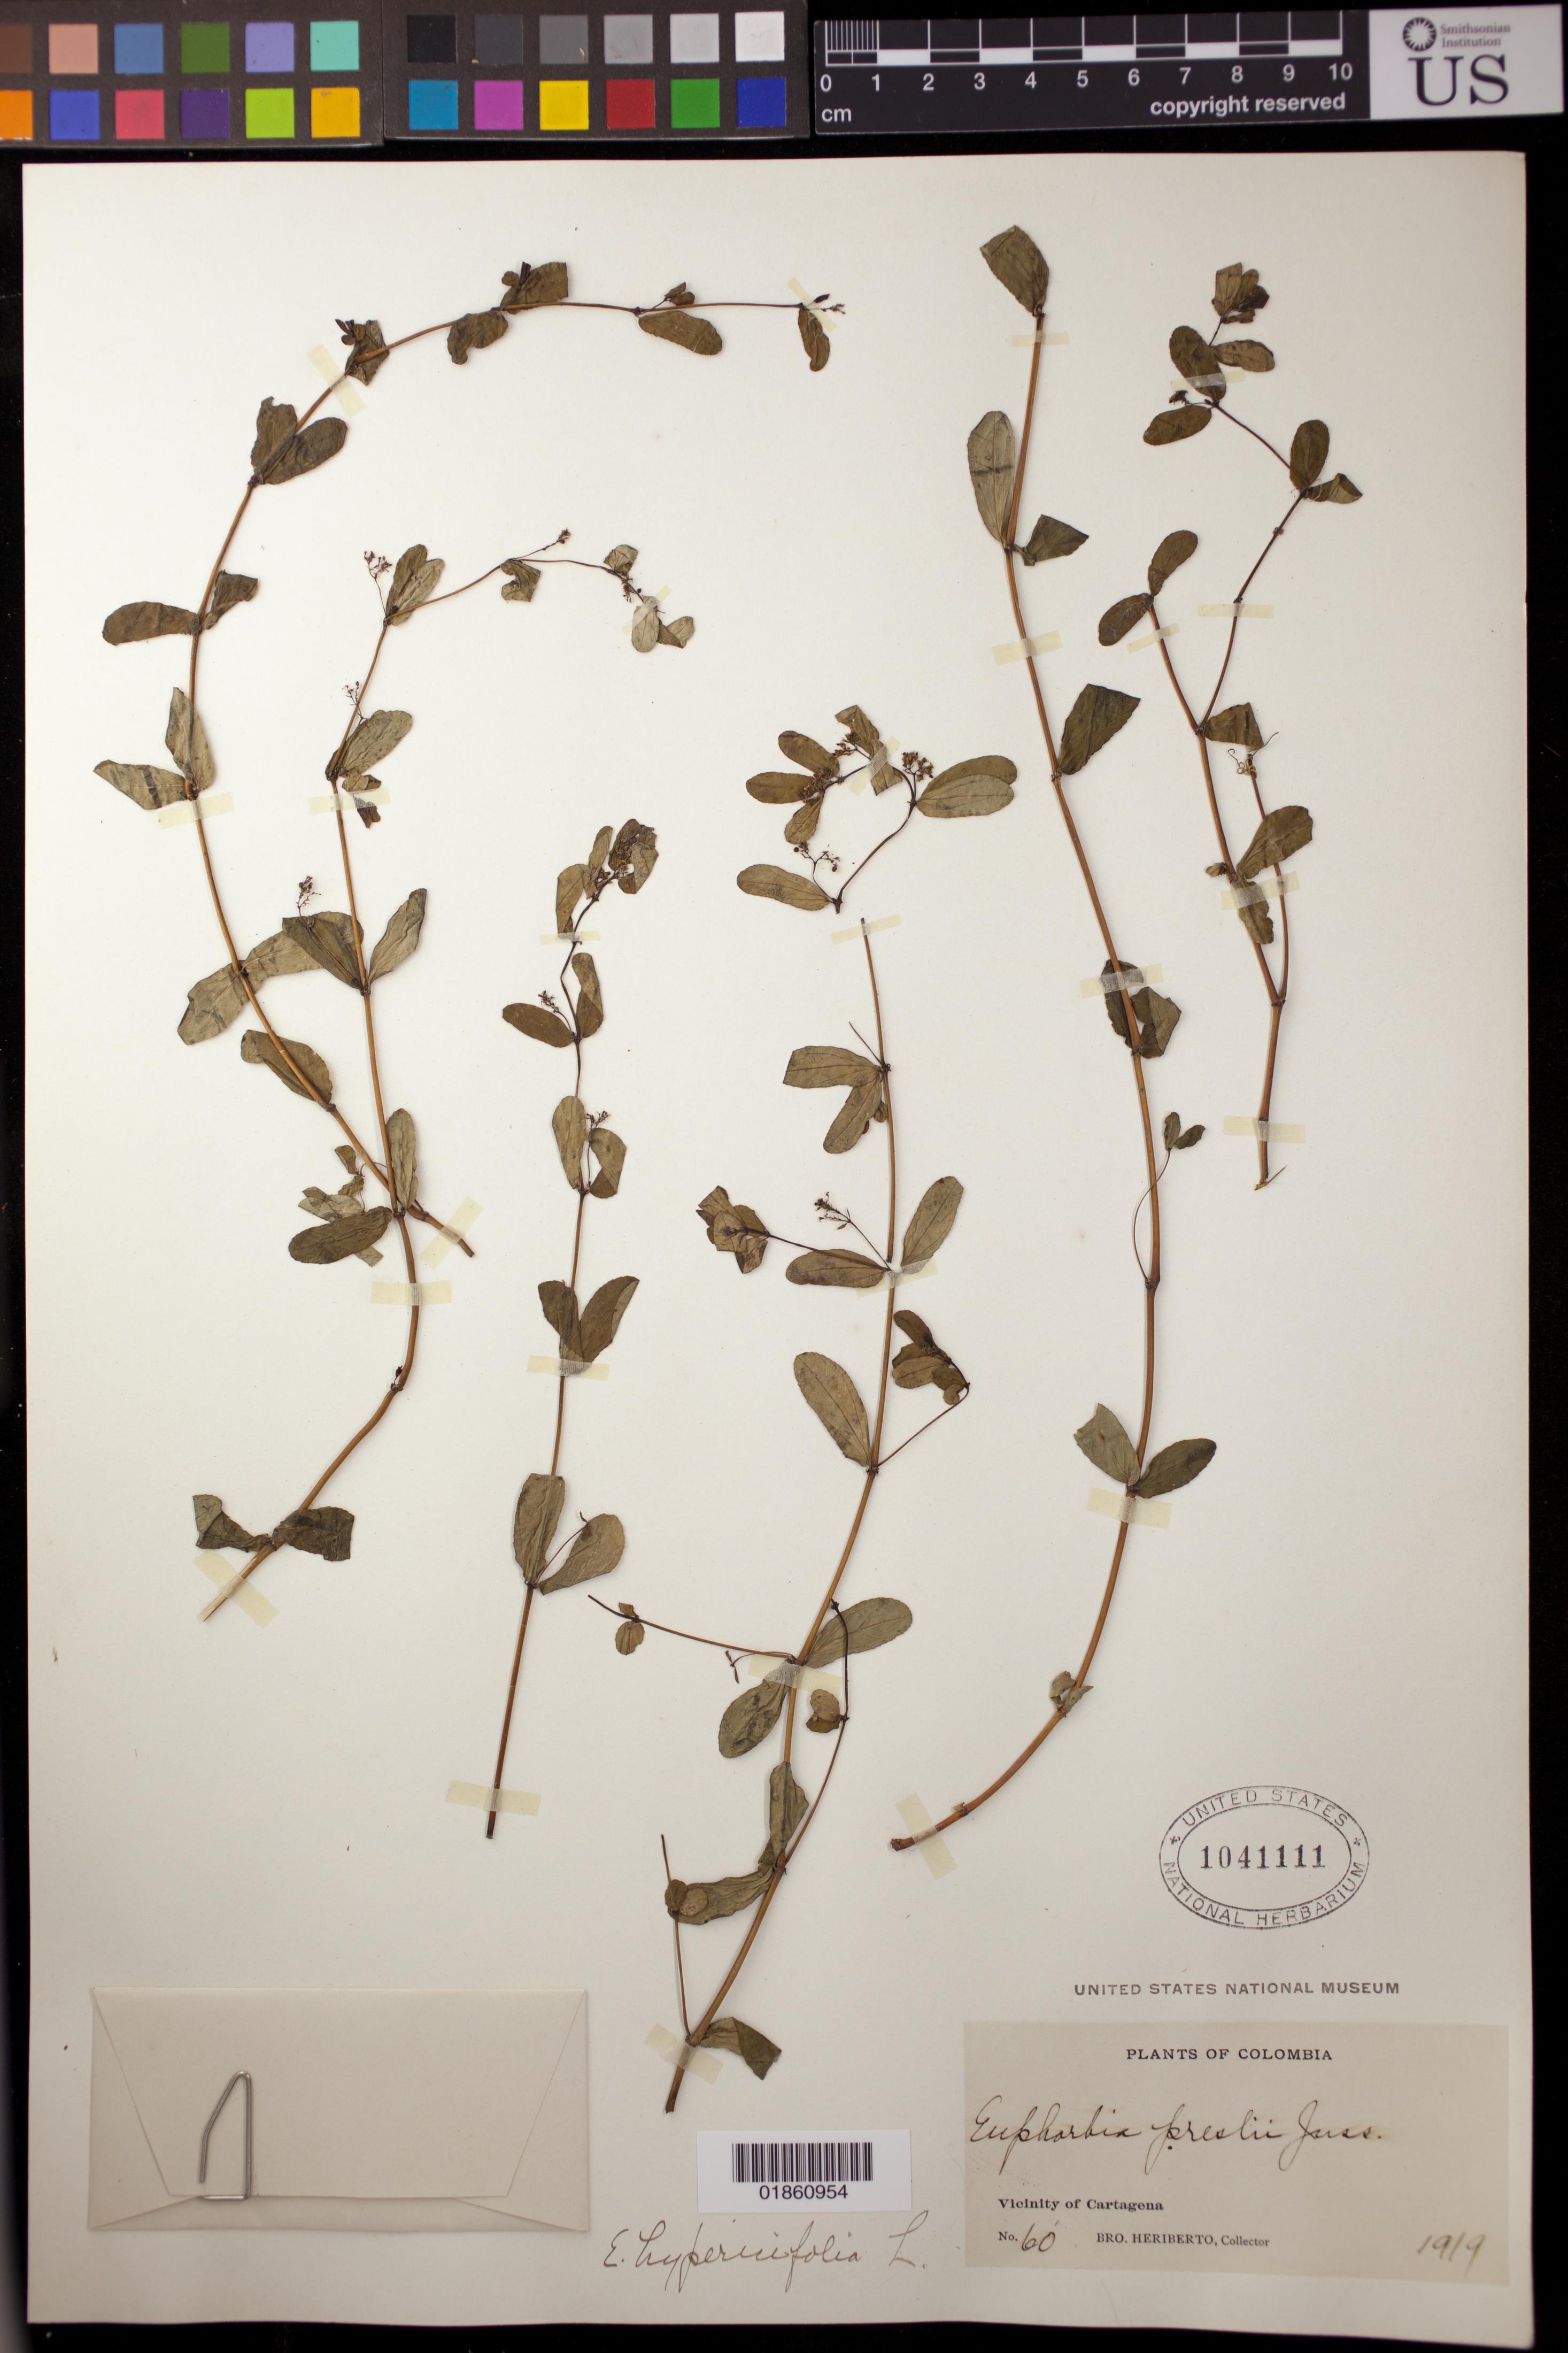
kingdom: Plantae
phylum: Tracheophyta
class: Magnoliopsida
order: Malpighiales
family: Euphorbiaceae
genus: Euphorbia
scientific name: Euphorbia hypericifolia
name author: L.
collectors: B. Heriberto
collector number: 60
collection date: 1919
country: Colombia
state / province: Bolívar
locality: Vicinity of Cartagena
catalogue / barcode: US 1041111